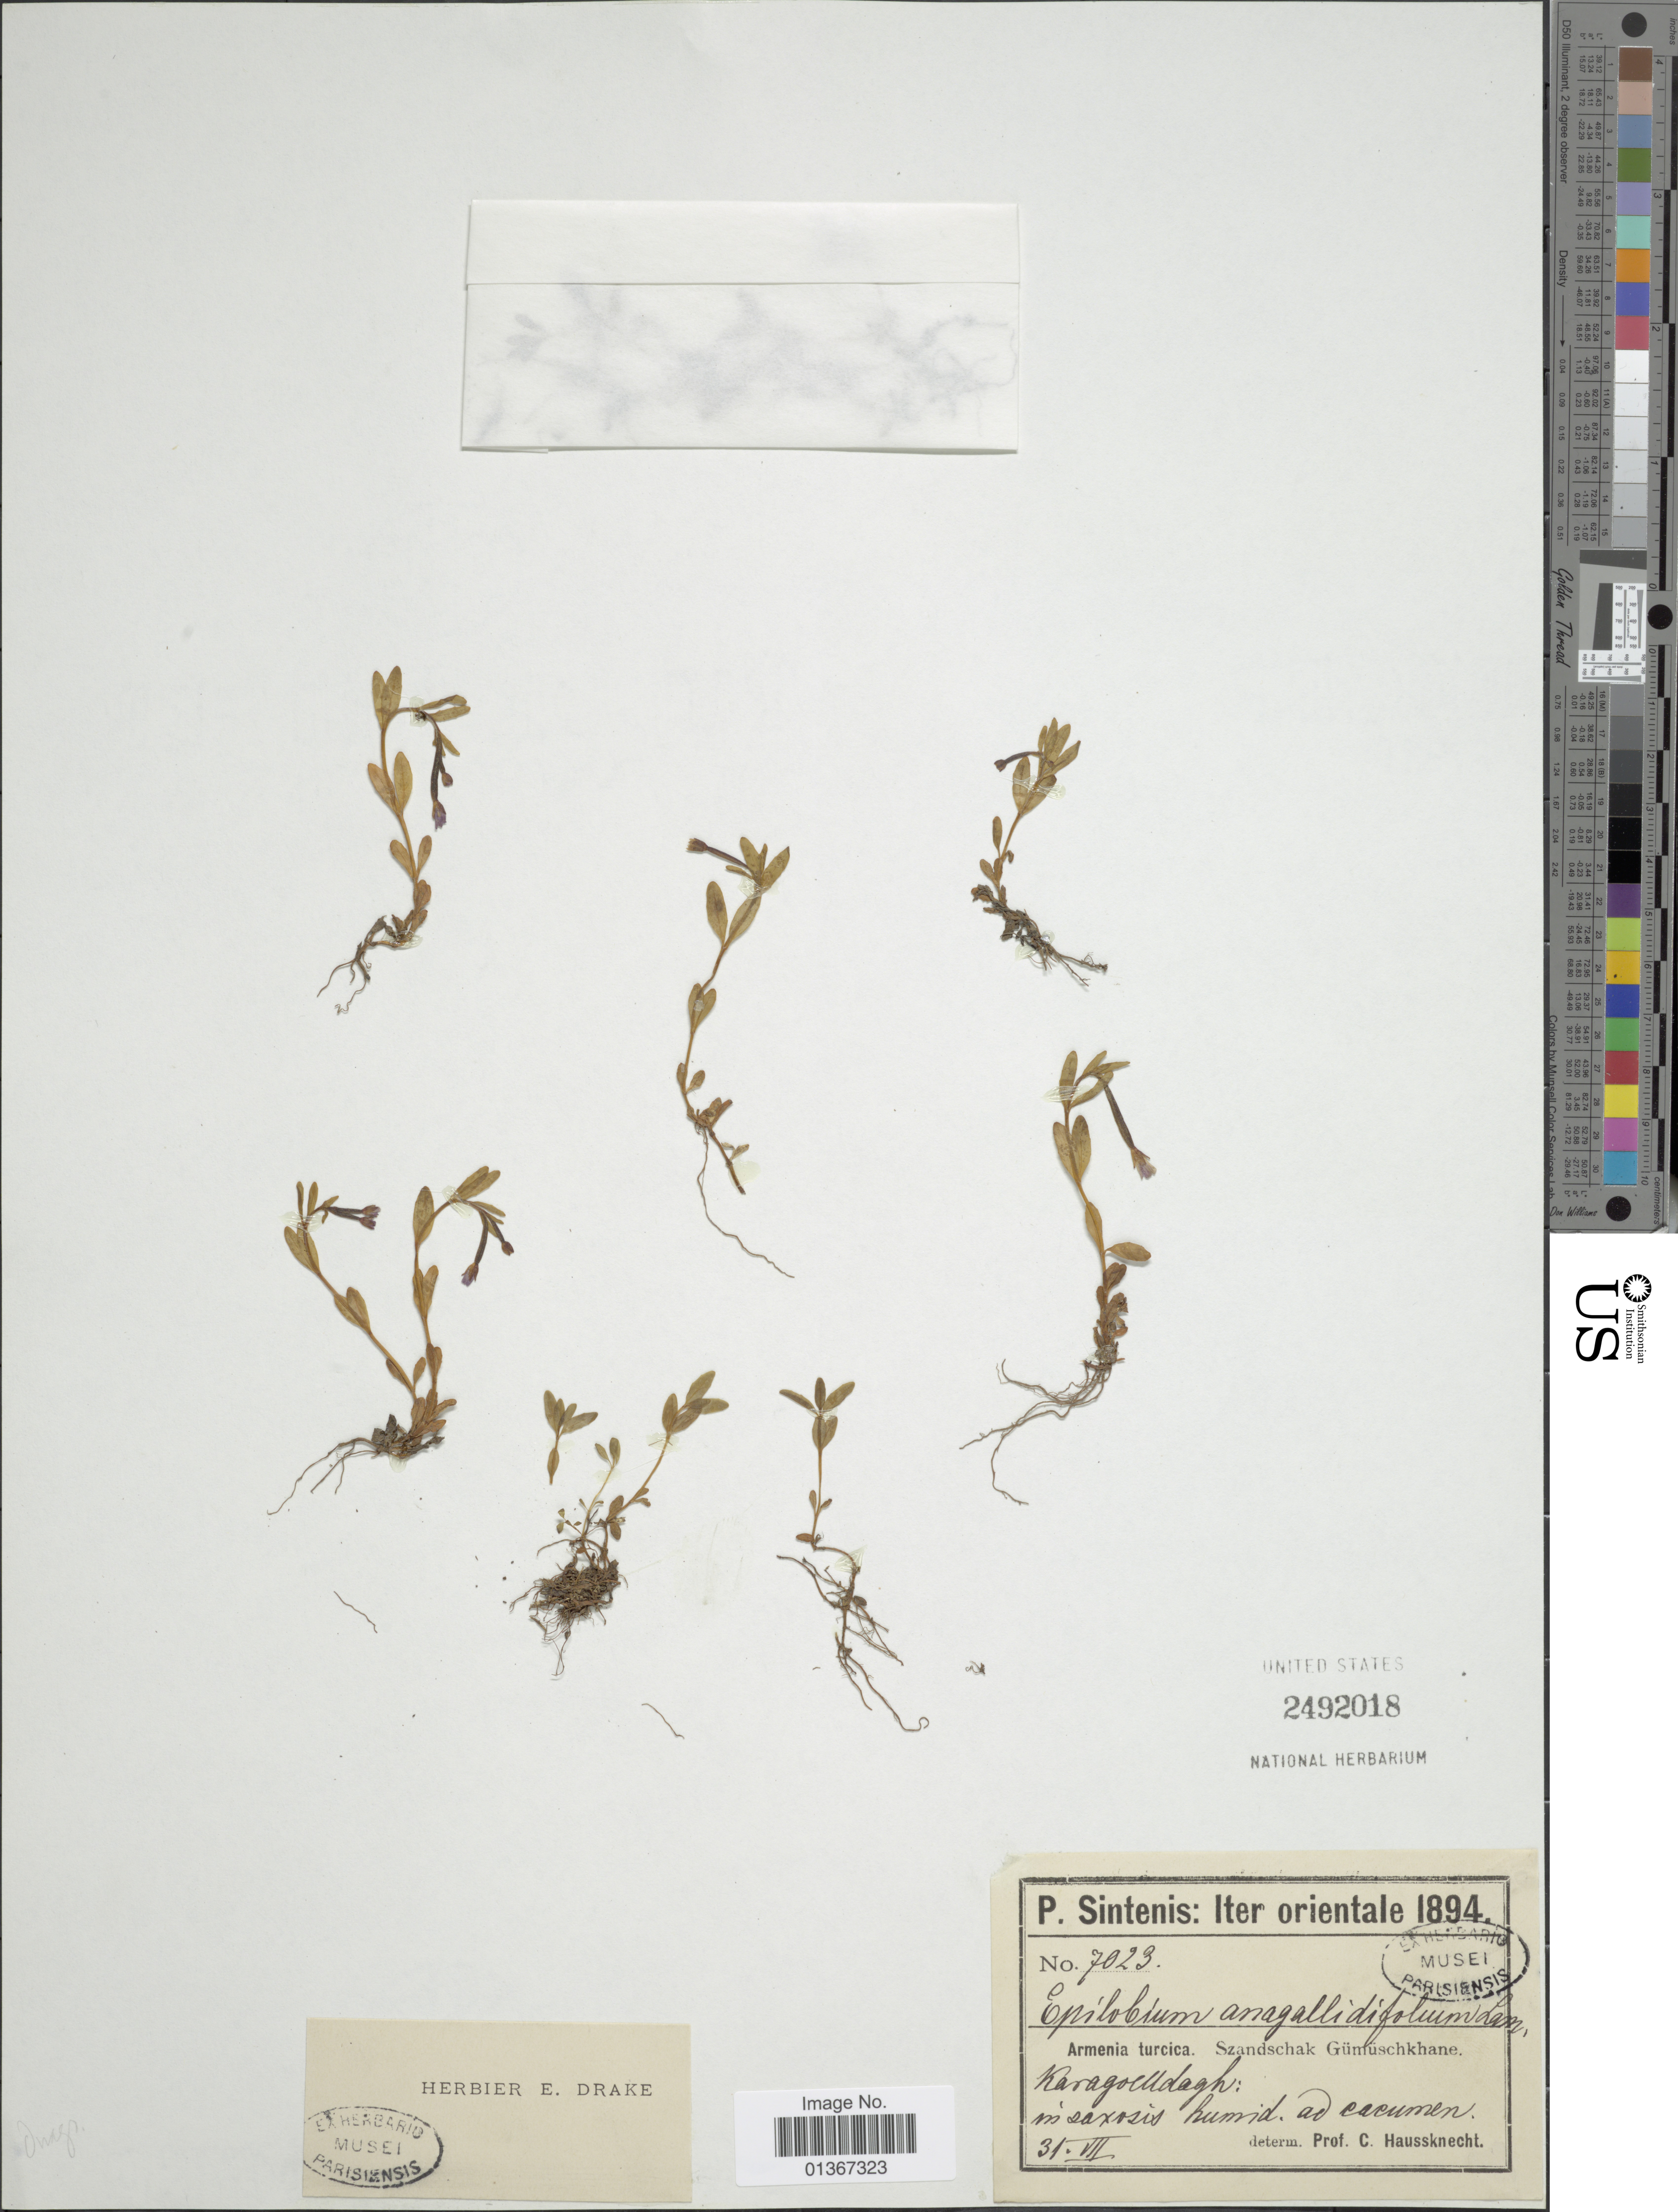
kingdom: Plantae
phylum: Tracheophyta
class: Magnoliopsida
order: Myrtales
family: Onagraceae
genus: Epilobium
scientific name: Epilobium anagallidifolium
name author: Lam.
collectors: P. Sintenis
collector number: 7023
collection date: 1894-07-31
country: Armenia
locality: Armenia turcica. Szandschak Gümüschkhane. Karagoelldagh.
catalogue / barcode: US 2492018